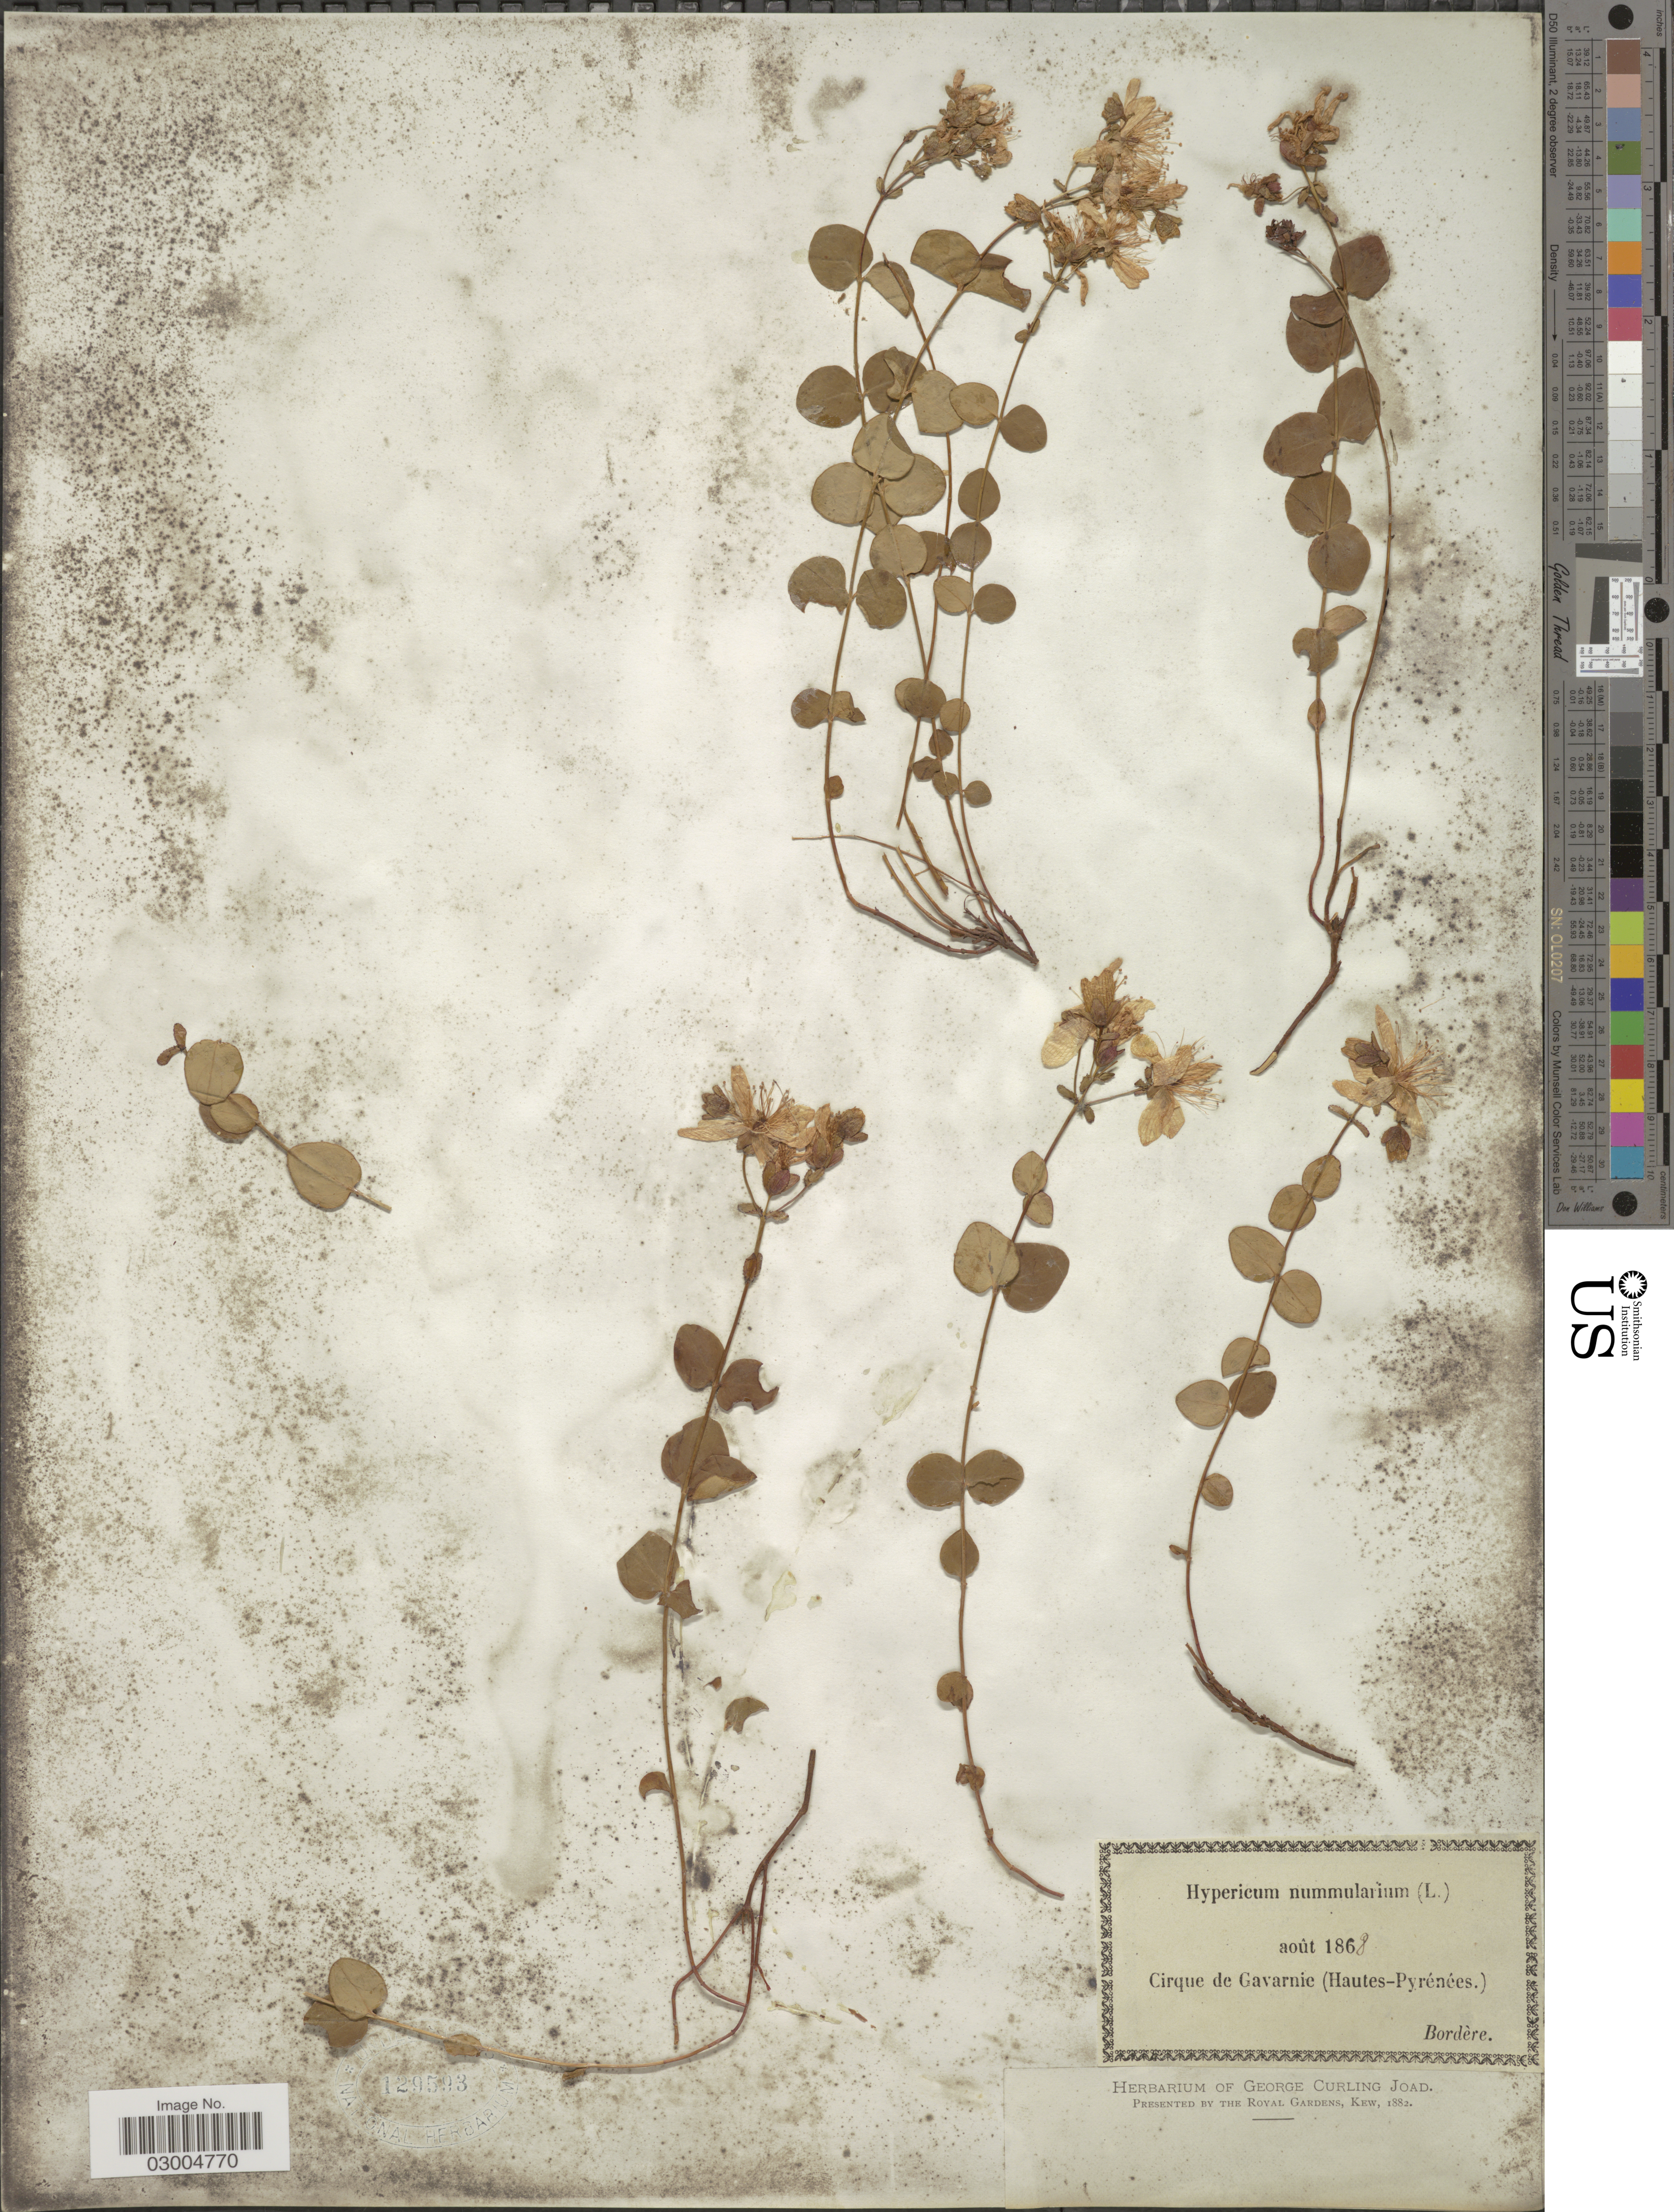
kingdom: Plantae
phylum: Tracheophyta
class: Magnoliopsida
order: Malpighiales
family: Hypericaceae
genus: Hypericum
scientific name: Hypericum nummularium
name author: L.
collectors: -. Bordère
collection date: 1868-08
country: France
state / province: Occitanie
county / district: Hautes-Pyrénées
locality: Cirque de Gavarnie (Hautes-Pyrénées).